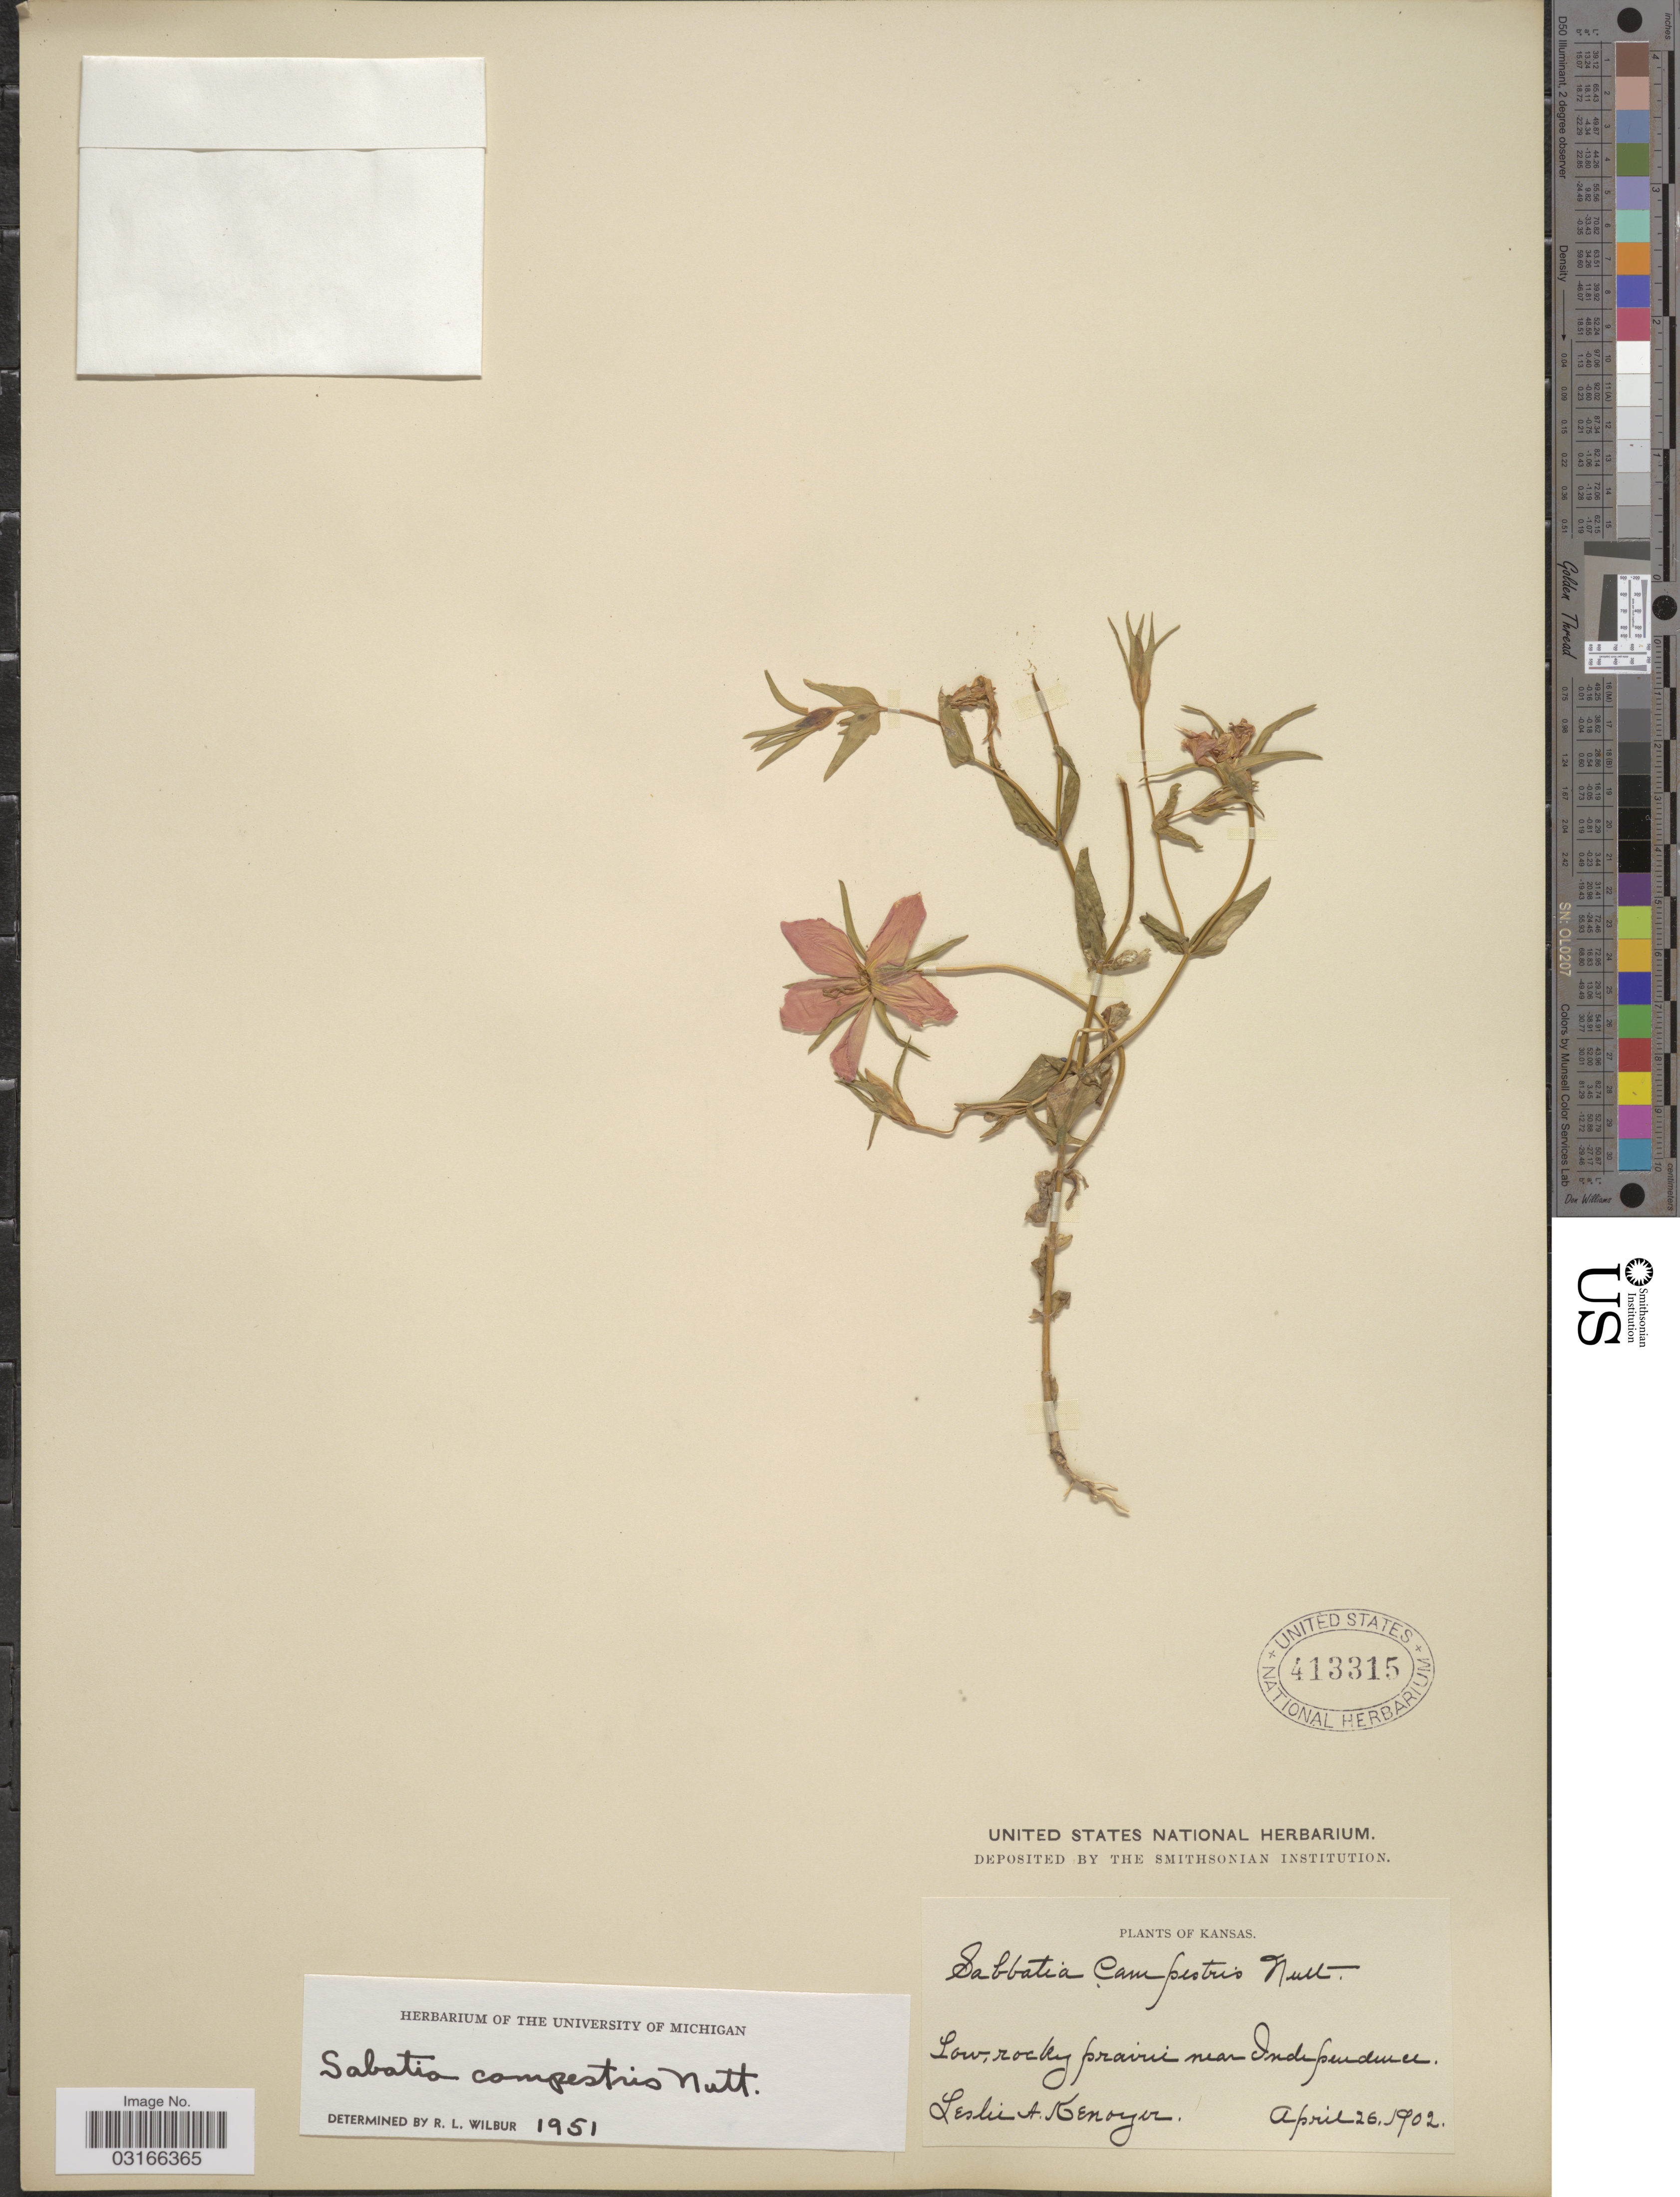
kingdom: Plantae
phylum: Tracheophyta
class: Magnoliopsida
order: Gentianales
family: Gentianaceae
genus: Sabatia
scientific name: Sabatia campestris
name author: Nutt.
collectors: L. A. Kenoyer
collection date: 1902-04-26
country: United States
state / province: Kansas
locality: Low, rocky prairie near Independence.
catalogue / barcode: US 413315